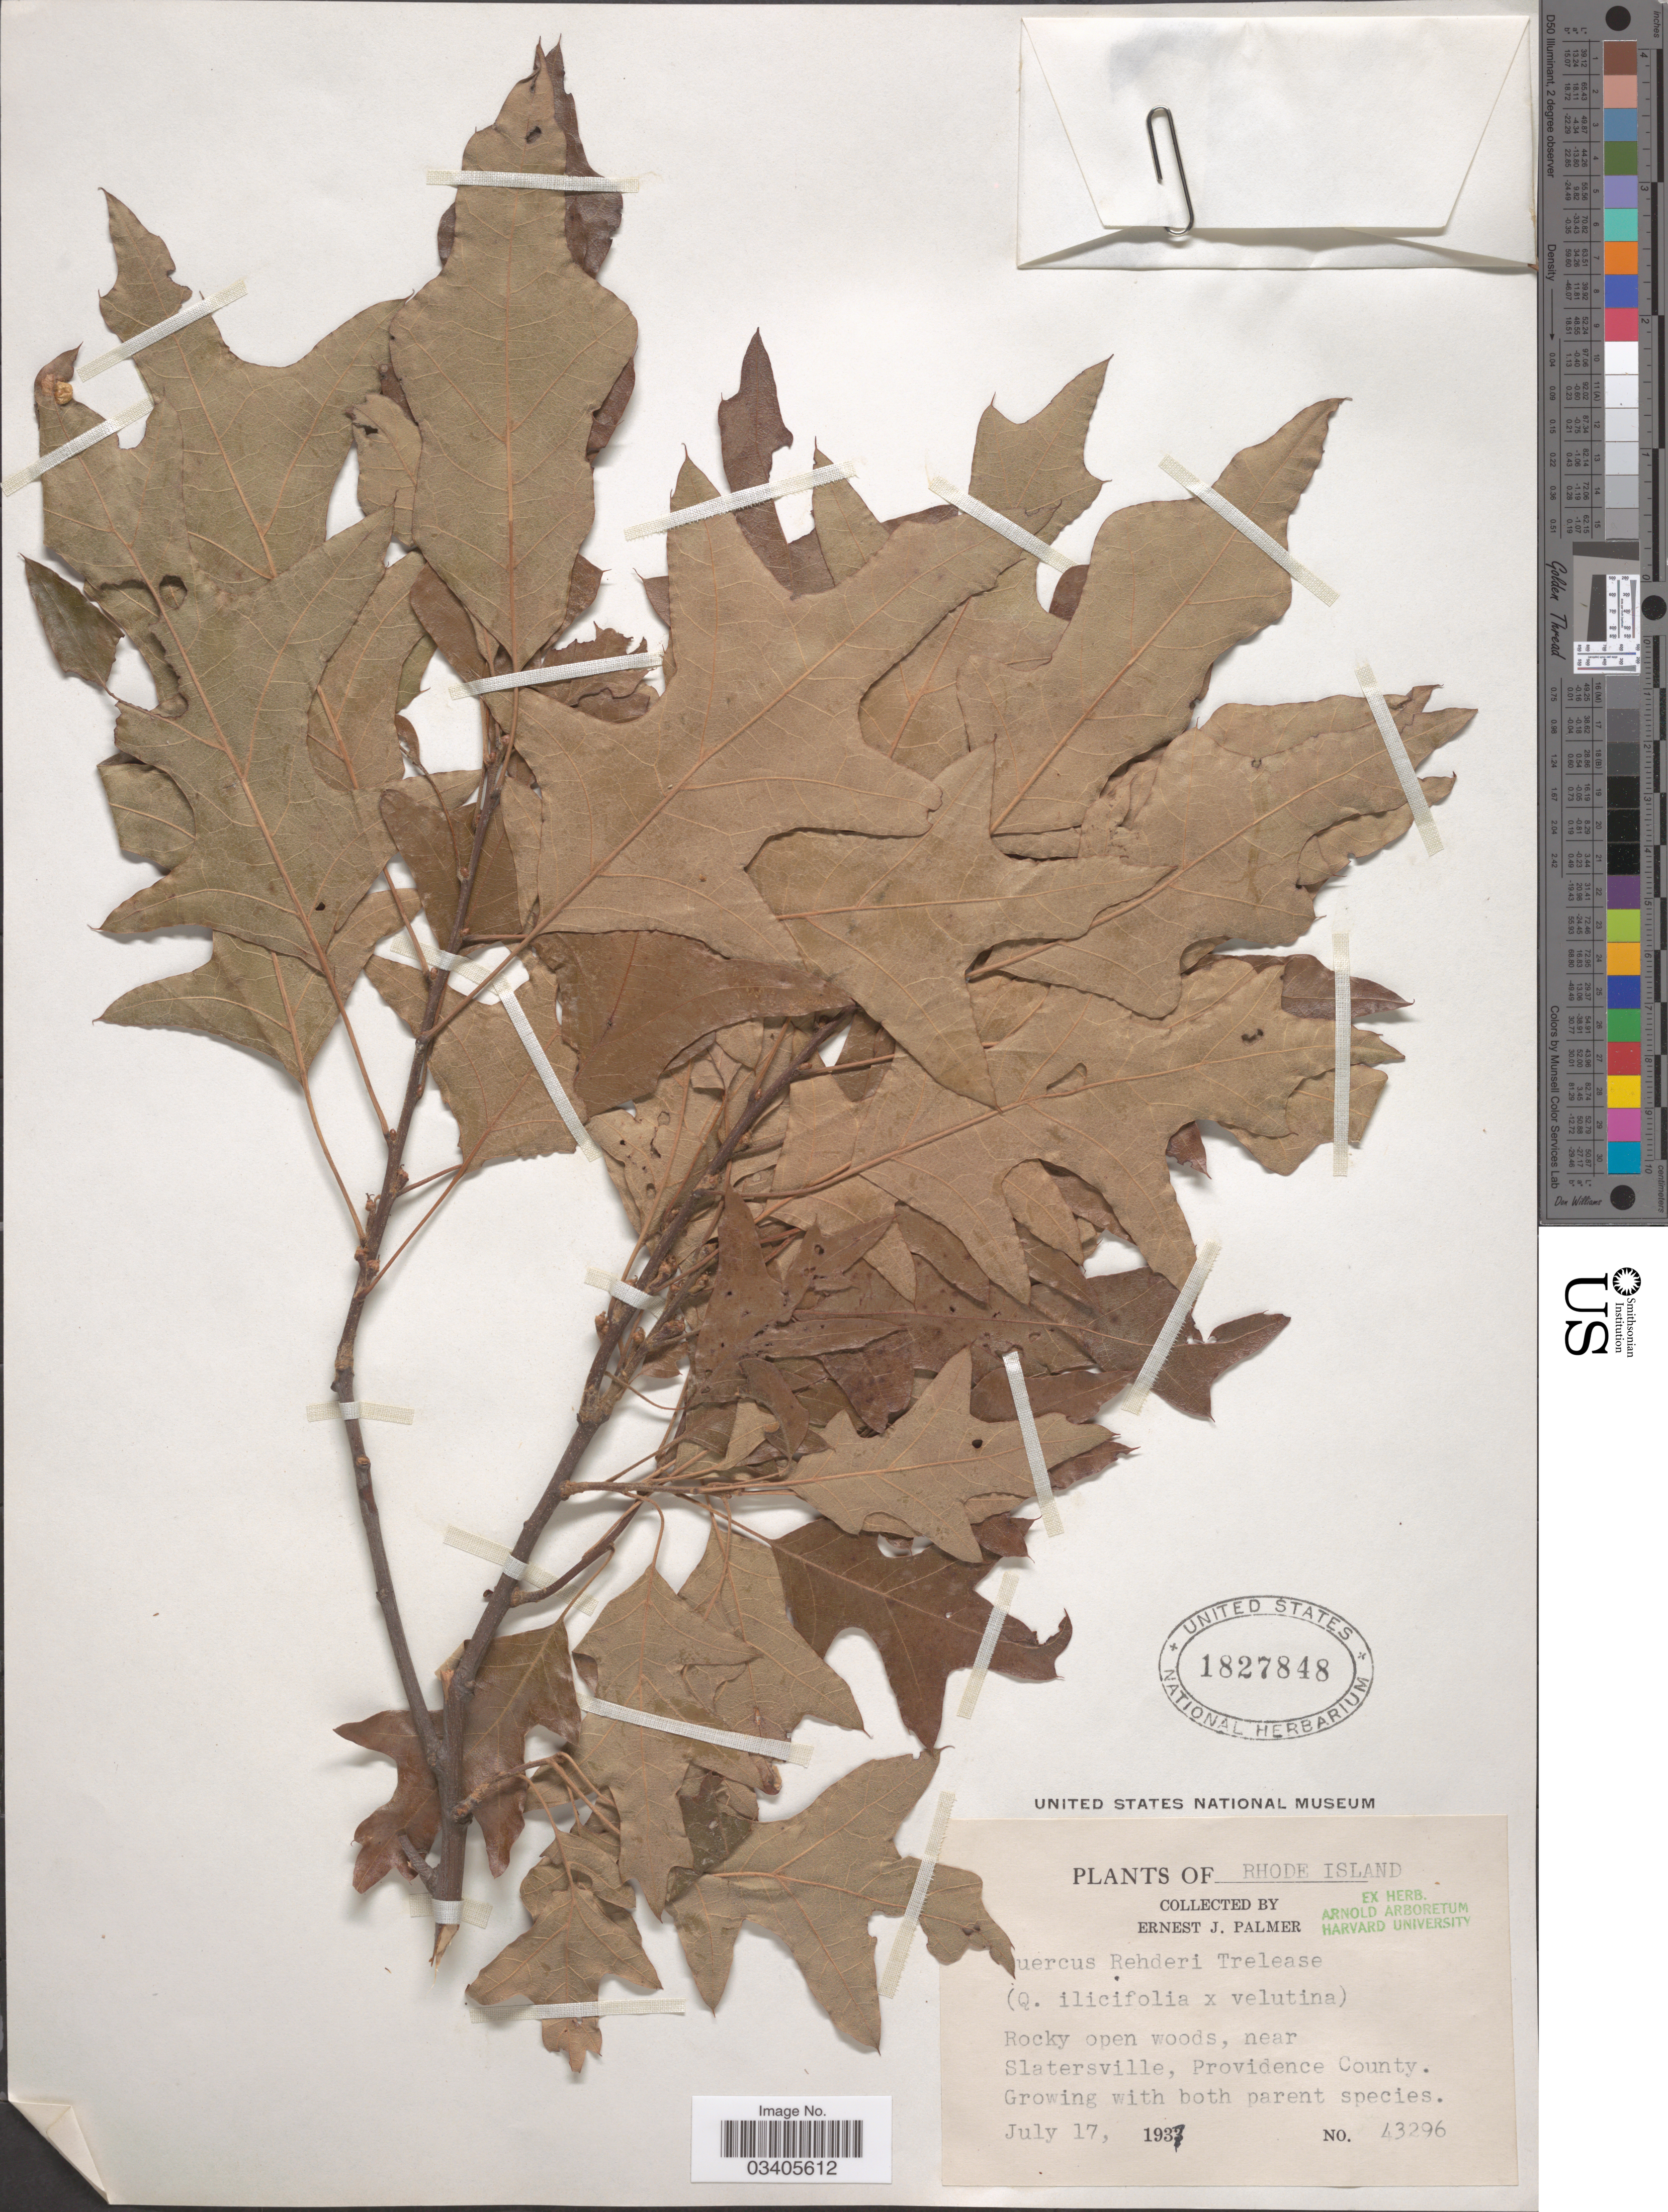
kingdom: Plantae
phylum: Tracheophyta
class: Magnoliopsida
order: Fagales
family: Fagaceae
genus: Quercus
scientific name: Quercus ilicifolia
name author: Wangenh.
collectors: E. J. Palmer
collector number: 43296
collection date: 1937-07-17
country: United States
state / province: Rhode Island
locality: Near Slatersville, Providence County.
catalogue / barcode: US 1827848